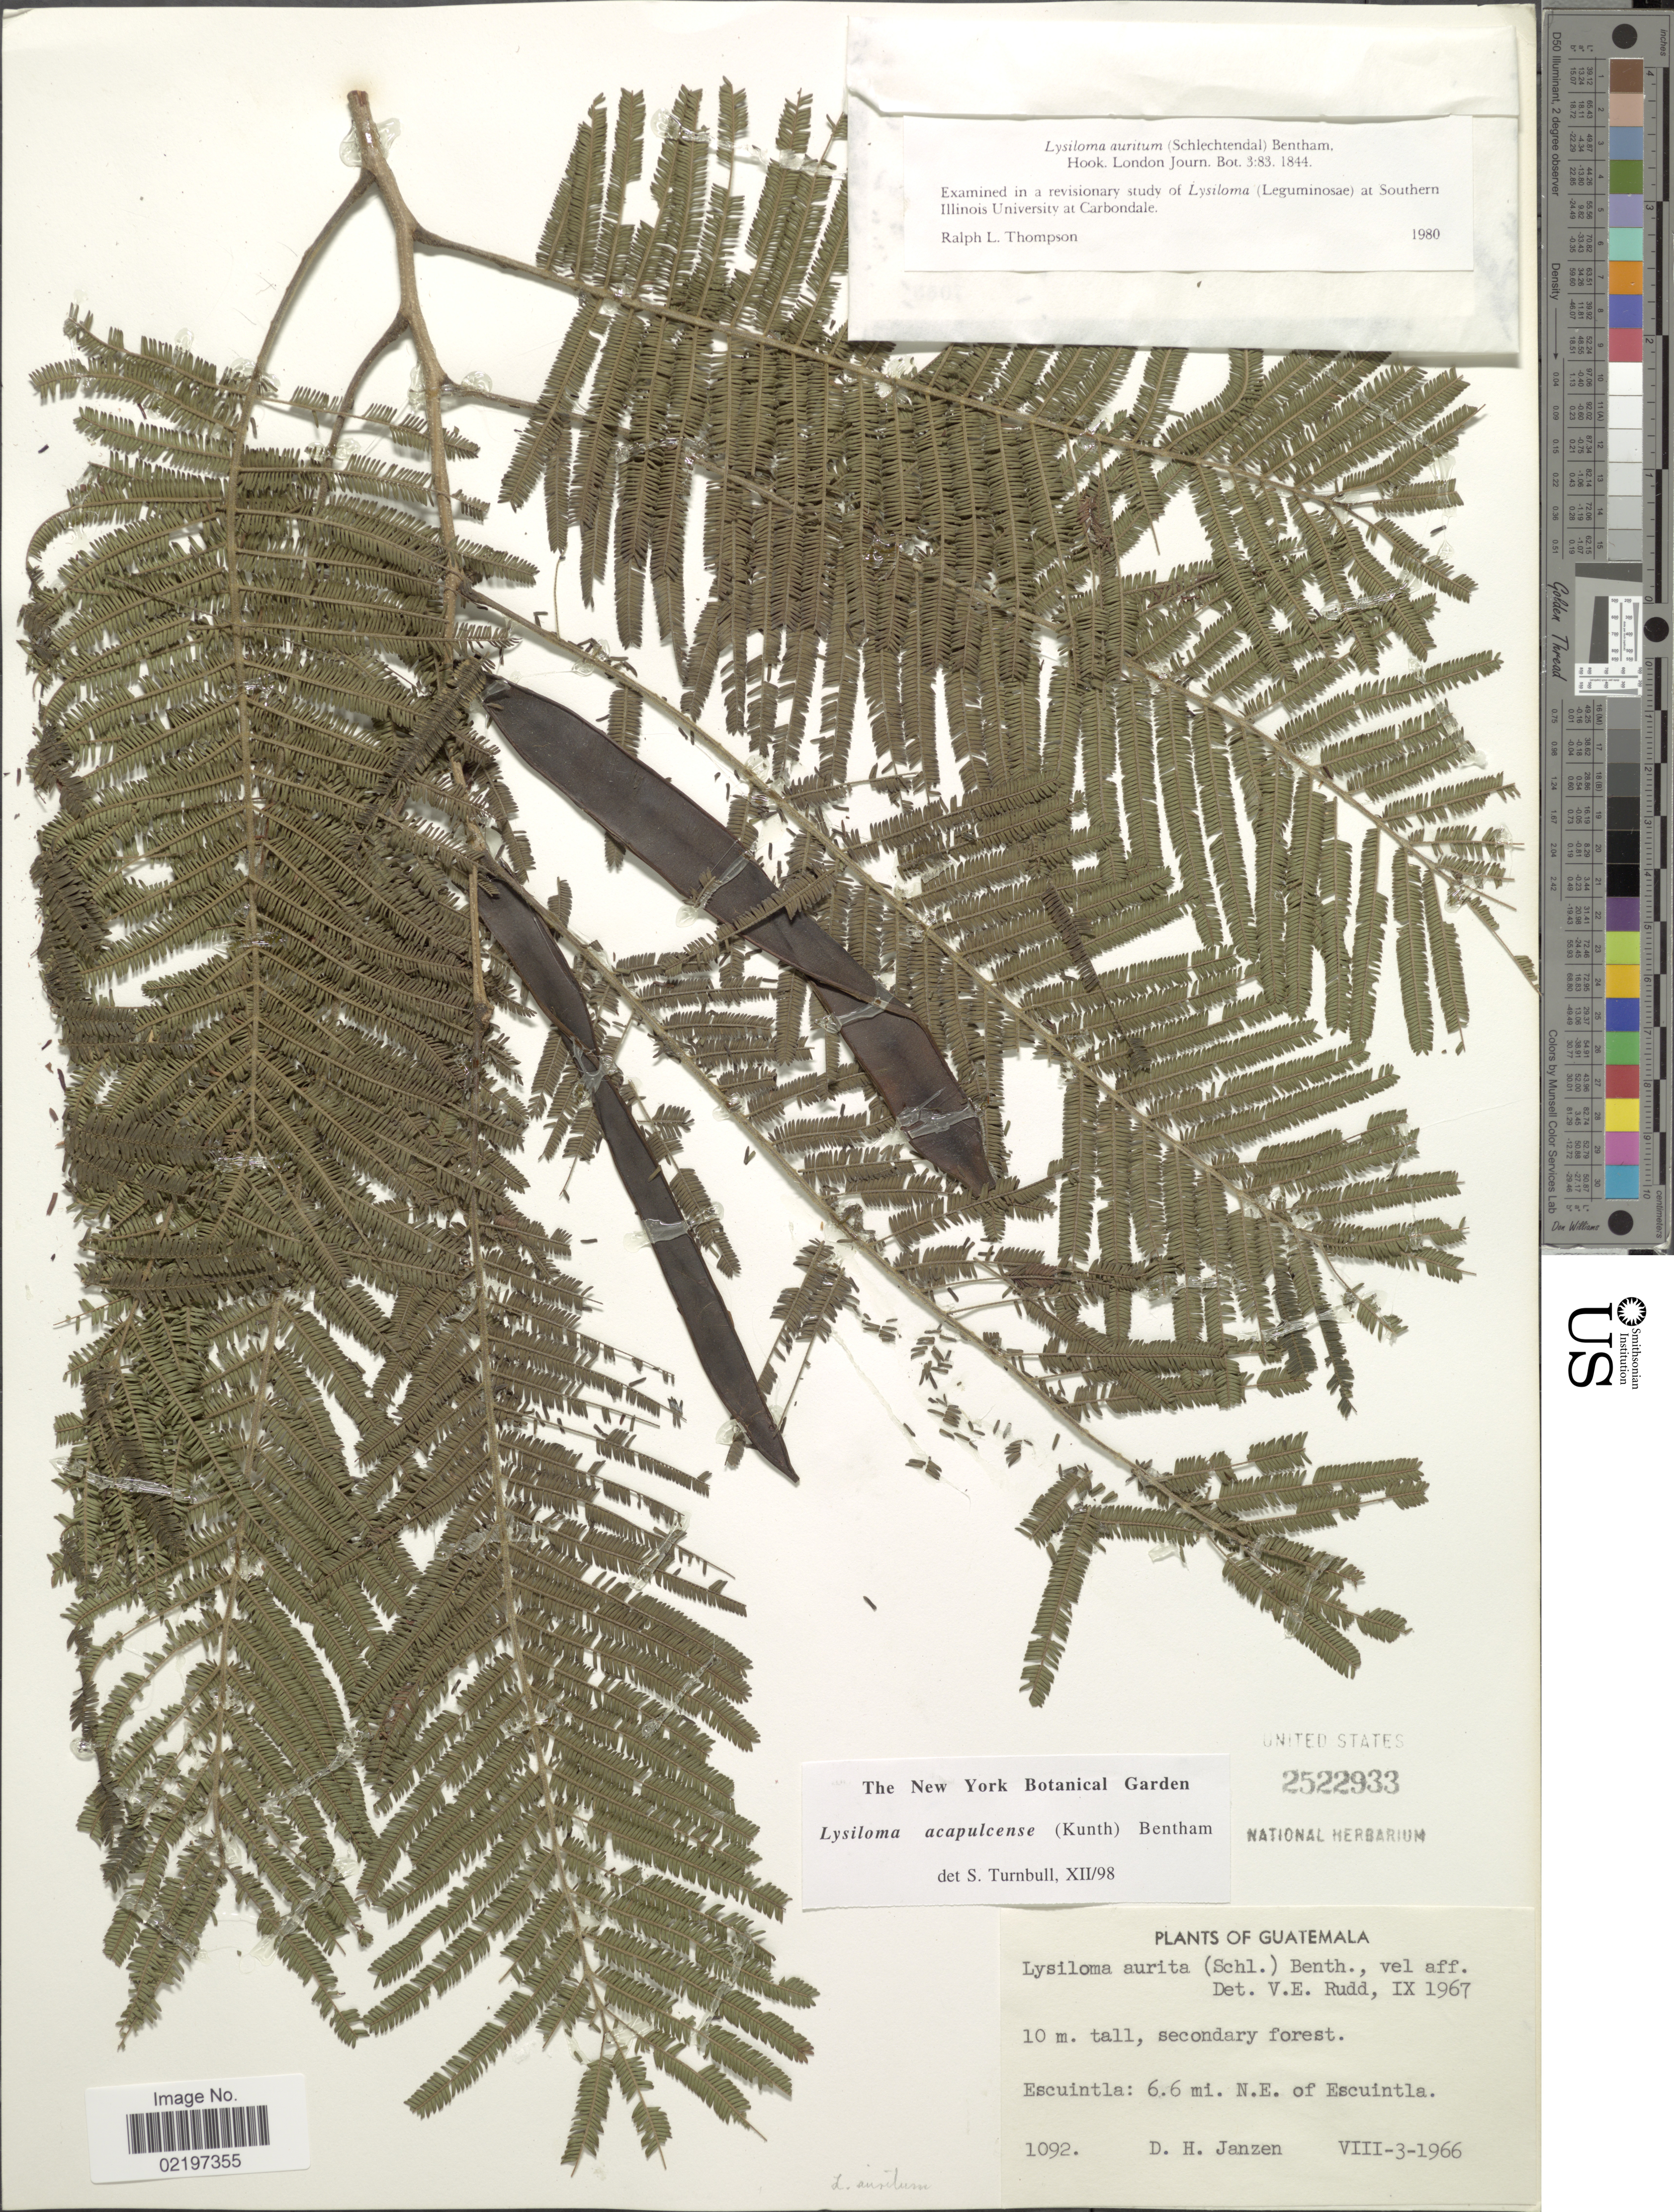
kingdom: Plantae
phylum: Tracheophyta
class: Magnoliopsida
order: Fabales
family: Fabaceae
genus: Lysiloma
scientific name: Lysiloma acapulcense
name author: (Kunth) Benth.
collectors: D. Janzen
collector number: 1092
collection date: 1966-08-03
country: Guatemala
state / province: Escuintla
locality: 6.6 mi. N.E. of Escuintla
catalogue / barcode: US 2522933